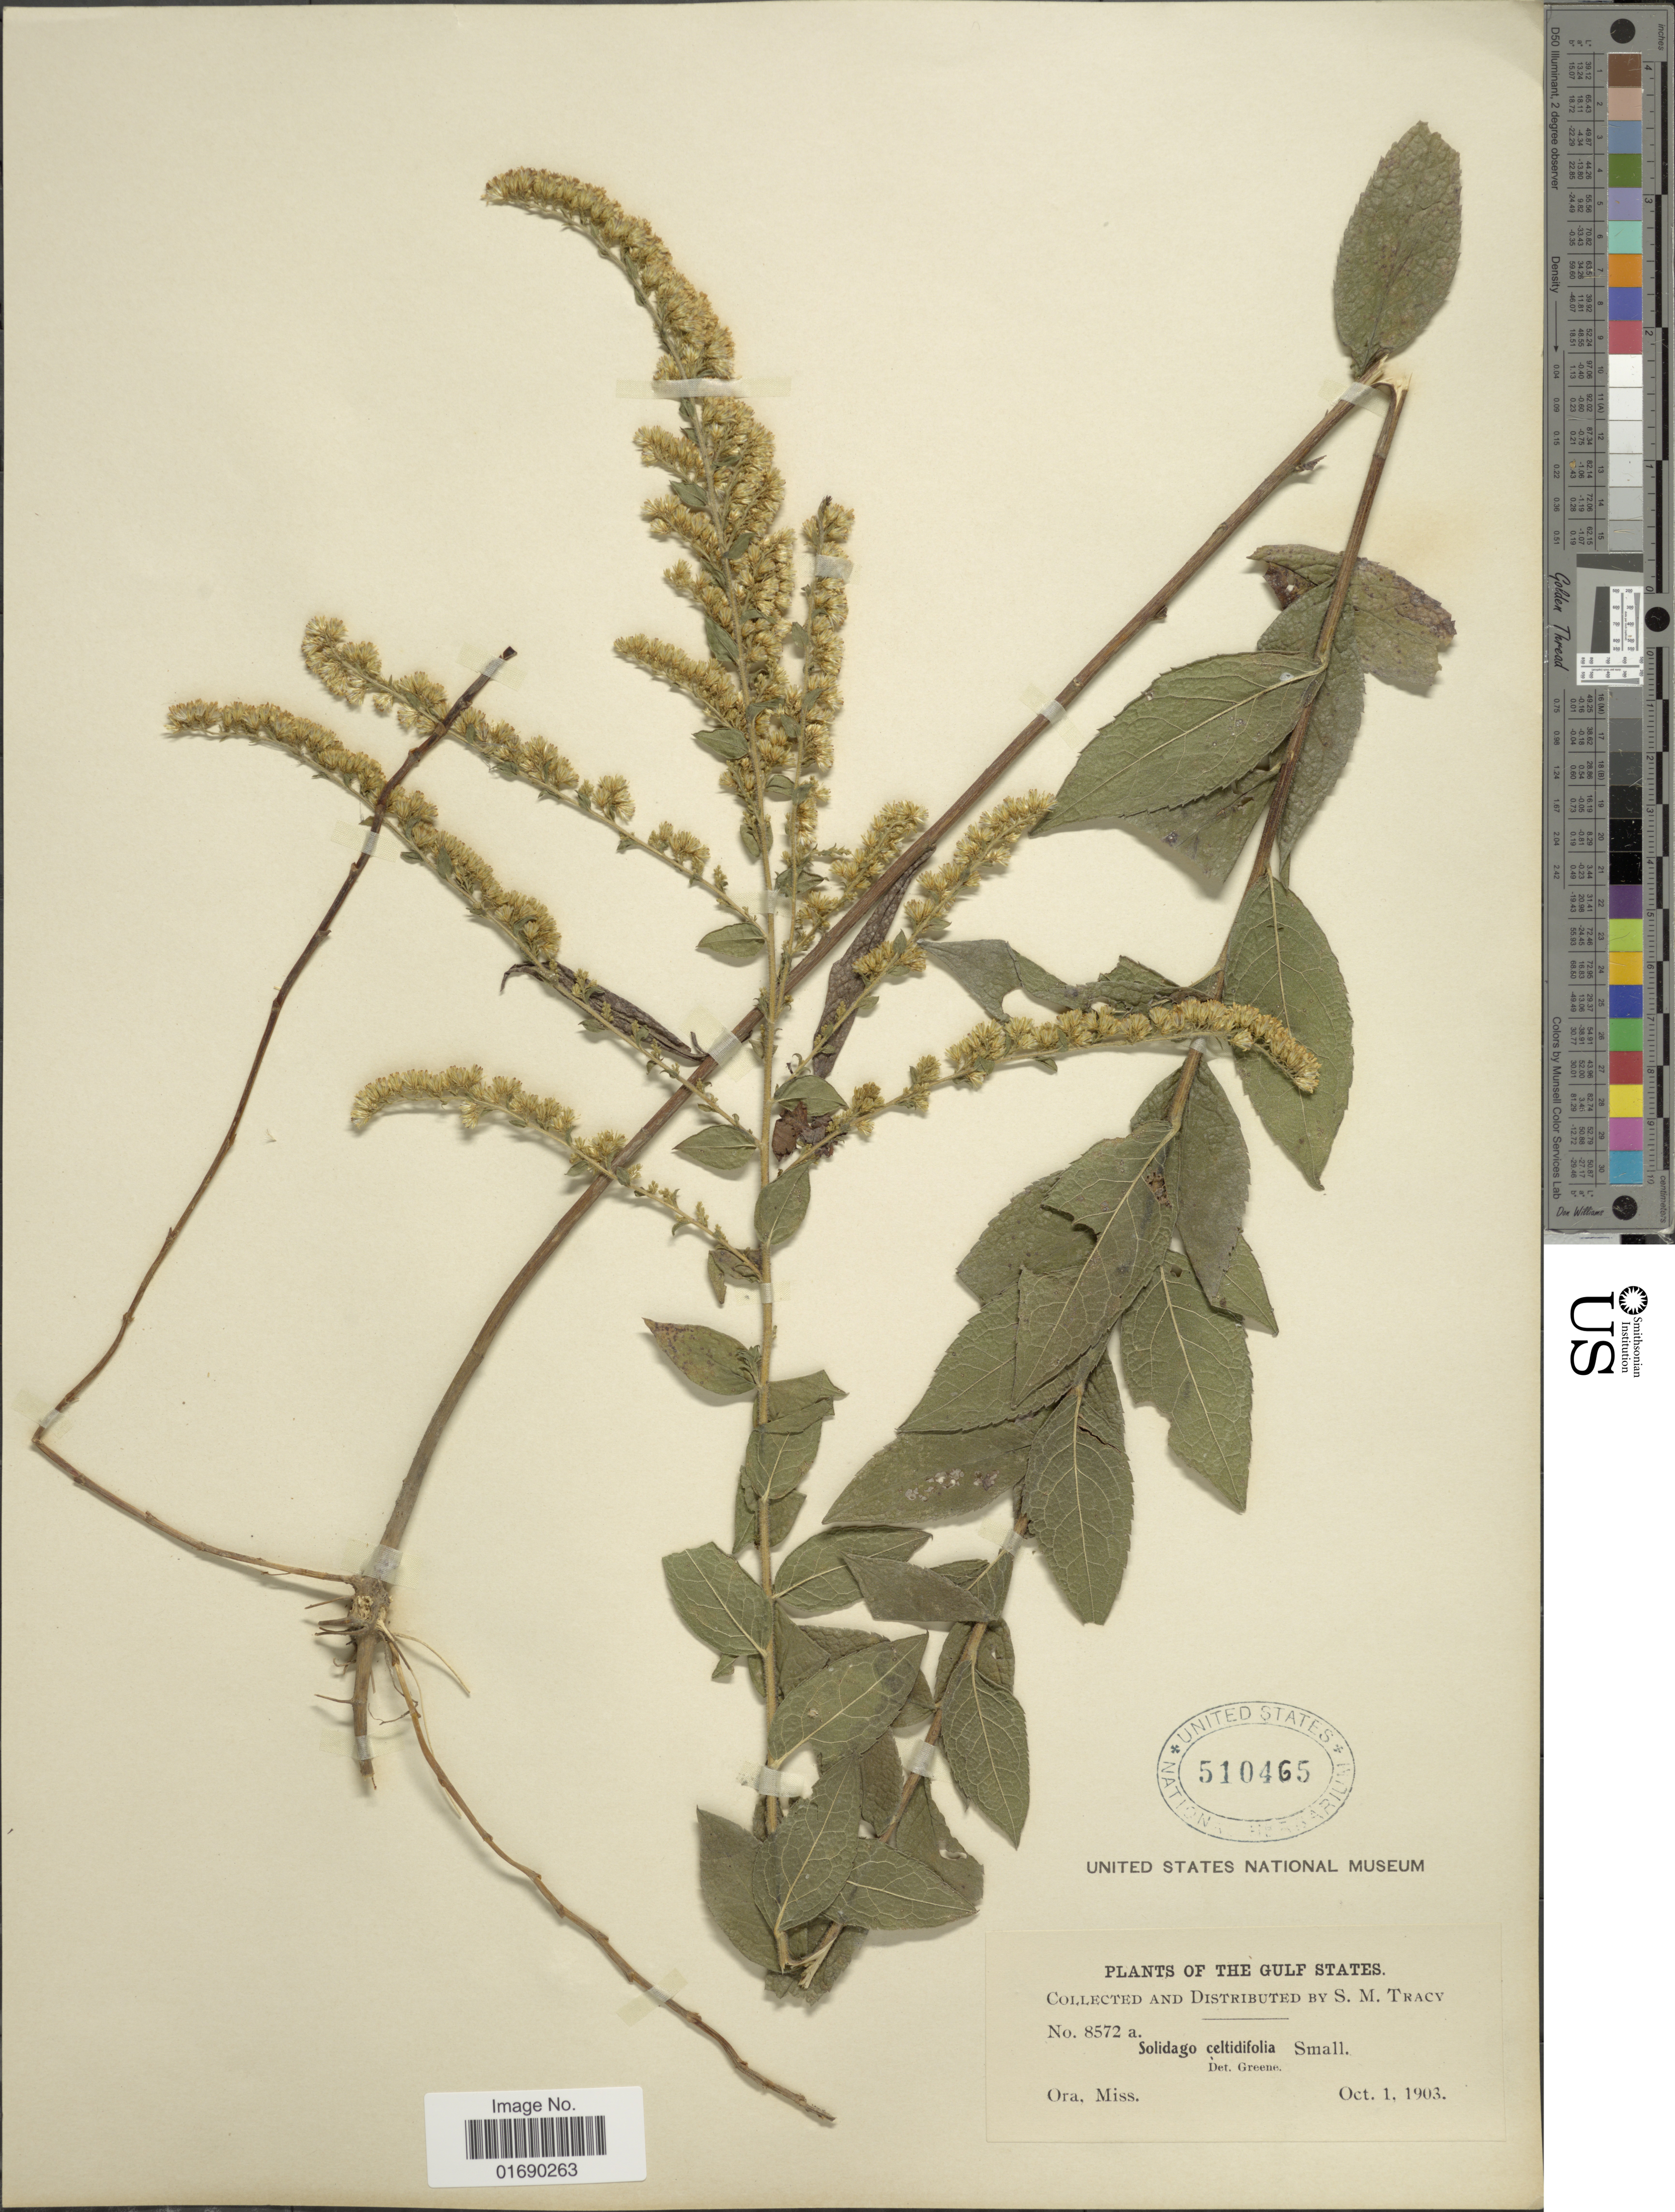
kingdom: Plantae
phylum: Tracheophyta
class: Magnoliopsida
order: Asterales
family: Asteraceae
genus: Solidago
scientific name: Solidago rugosa var. celtidifolia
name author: (Small) Fernald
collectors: S. M. Tracy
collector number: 8572a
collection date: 1903-10-01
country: United States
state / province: Mississippi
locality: The Gulf States, Ora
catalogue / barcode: US 510465